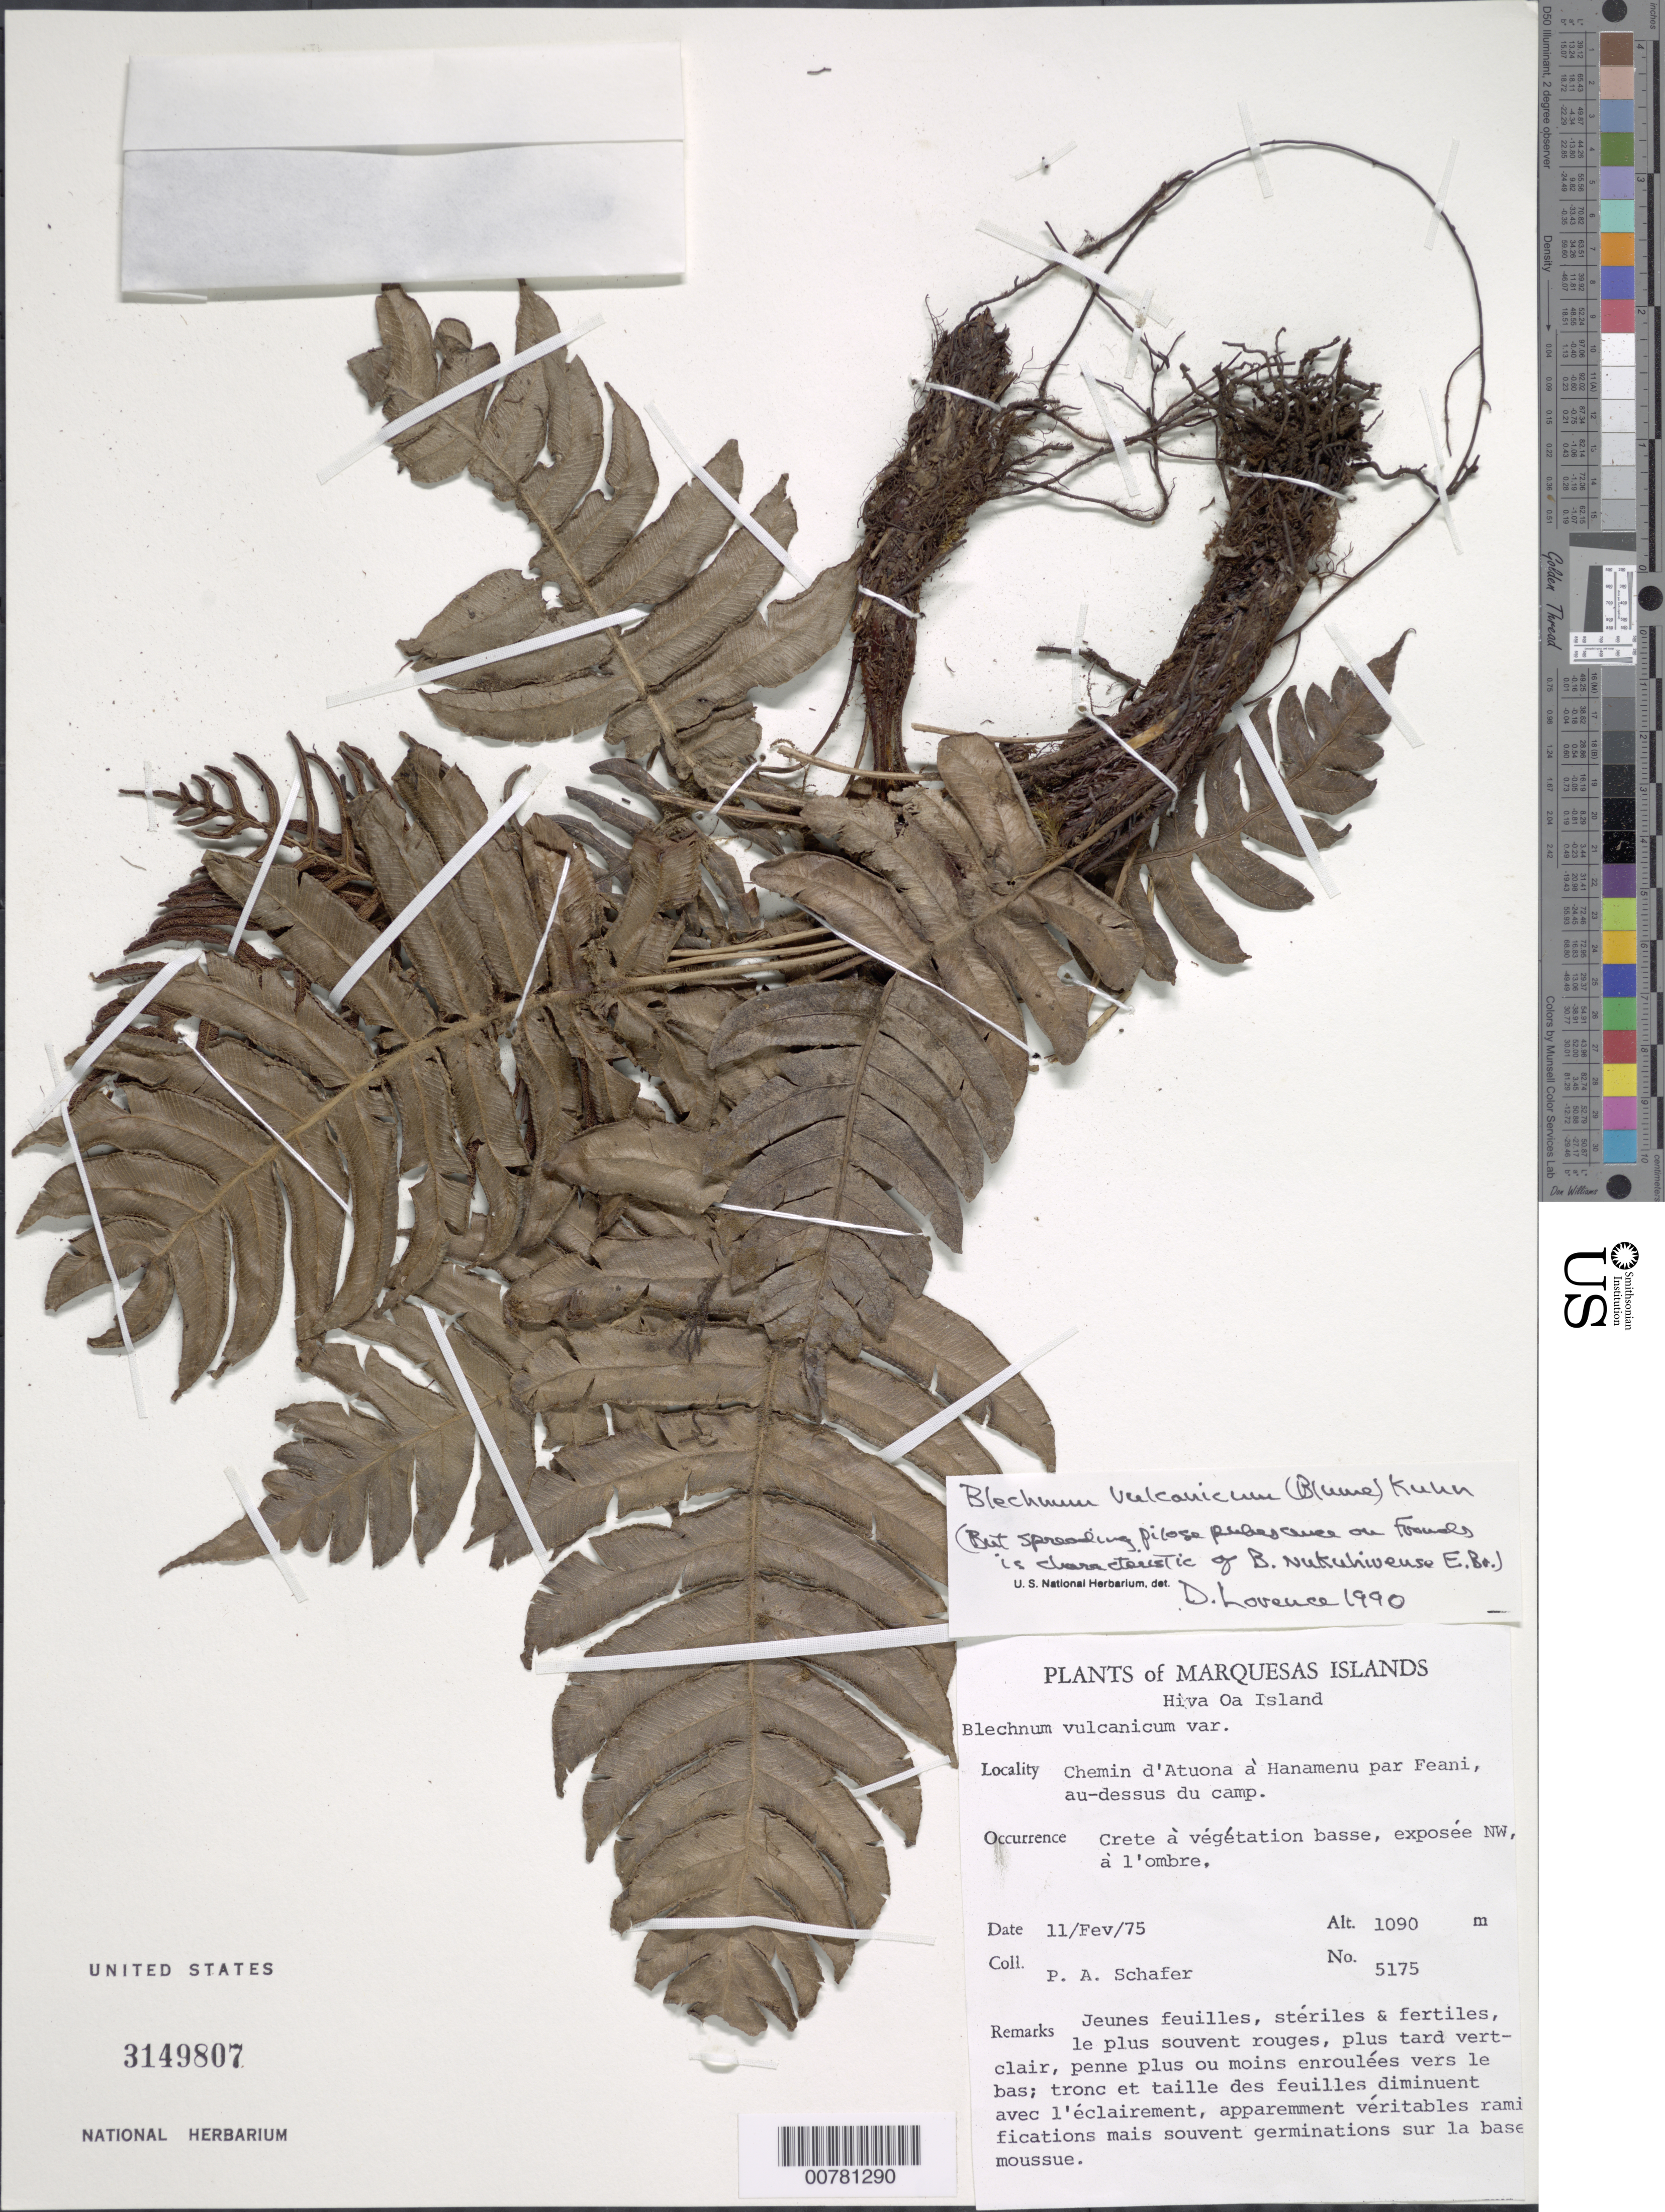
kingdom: Plantae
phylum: Tracheophyta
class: Polypodiopsida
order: Polypodiales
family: Blechnaceae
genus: Blechnum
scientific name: Blechnum vulcanicum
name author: (Blume) Kuhn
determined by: Lorence, David H., (PTBG), National Tropical Botanical Garden (UNITED STATES)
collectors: P. A. Schäfer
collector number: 5175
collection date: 1975-02-11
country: French Polynesia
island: Hiva Oa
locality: Chemin d'Atuona à Hanamenu par Feani, au-dessus du camp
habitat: Crête à végétation basse, exposée NW, à l'ombre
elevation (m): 1090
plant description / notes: But spreading pilose pubescence on fronds is characteristic of B. nukuhivensis E. Brown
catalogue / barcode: US 3149807